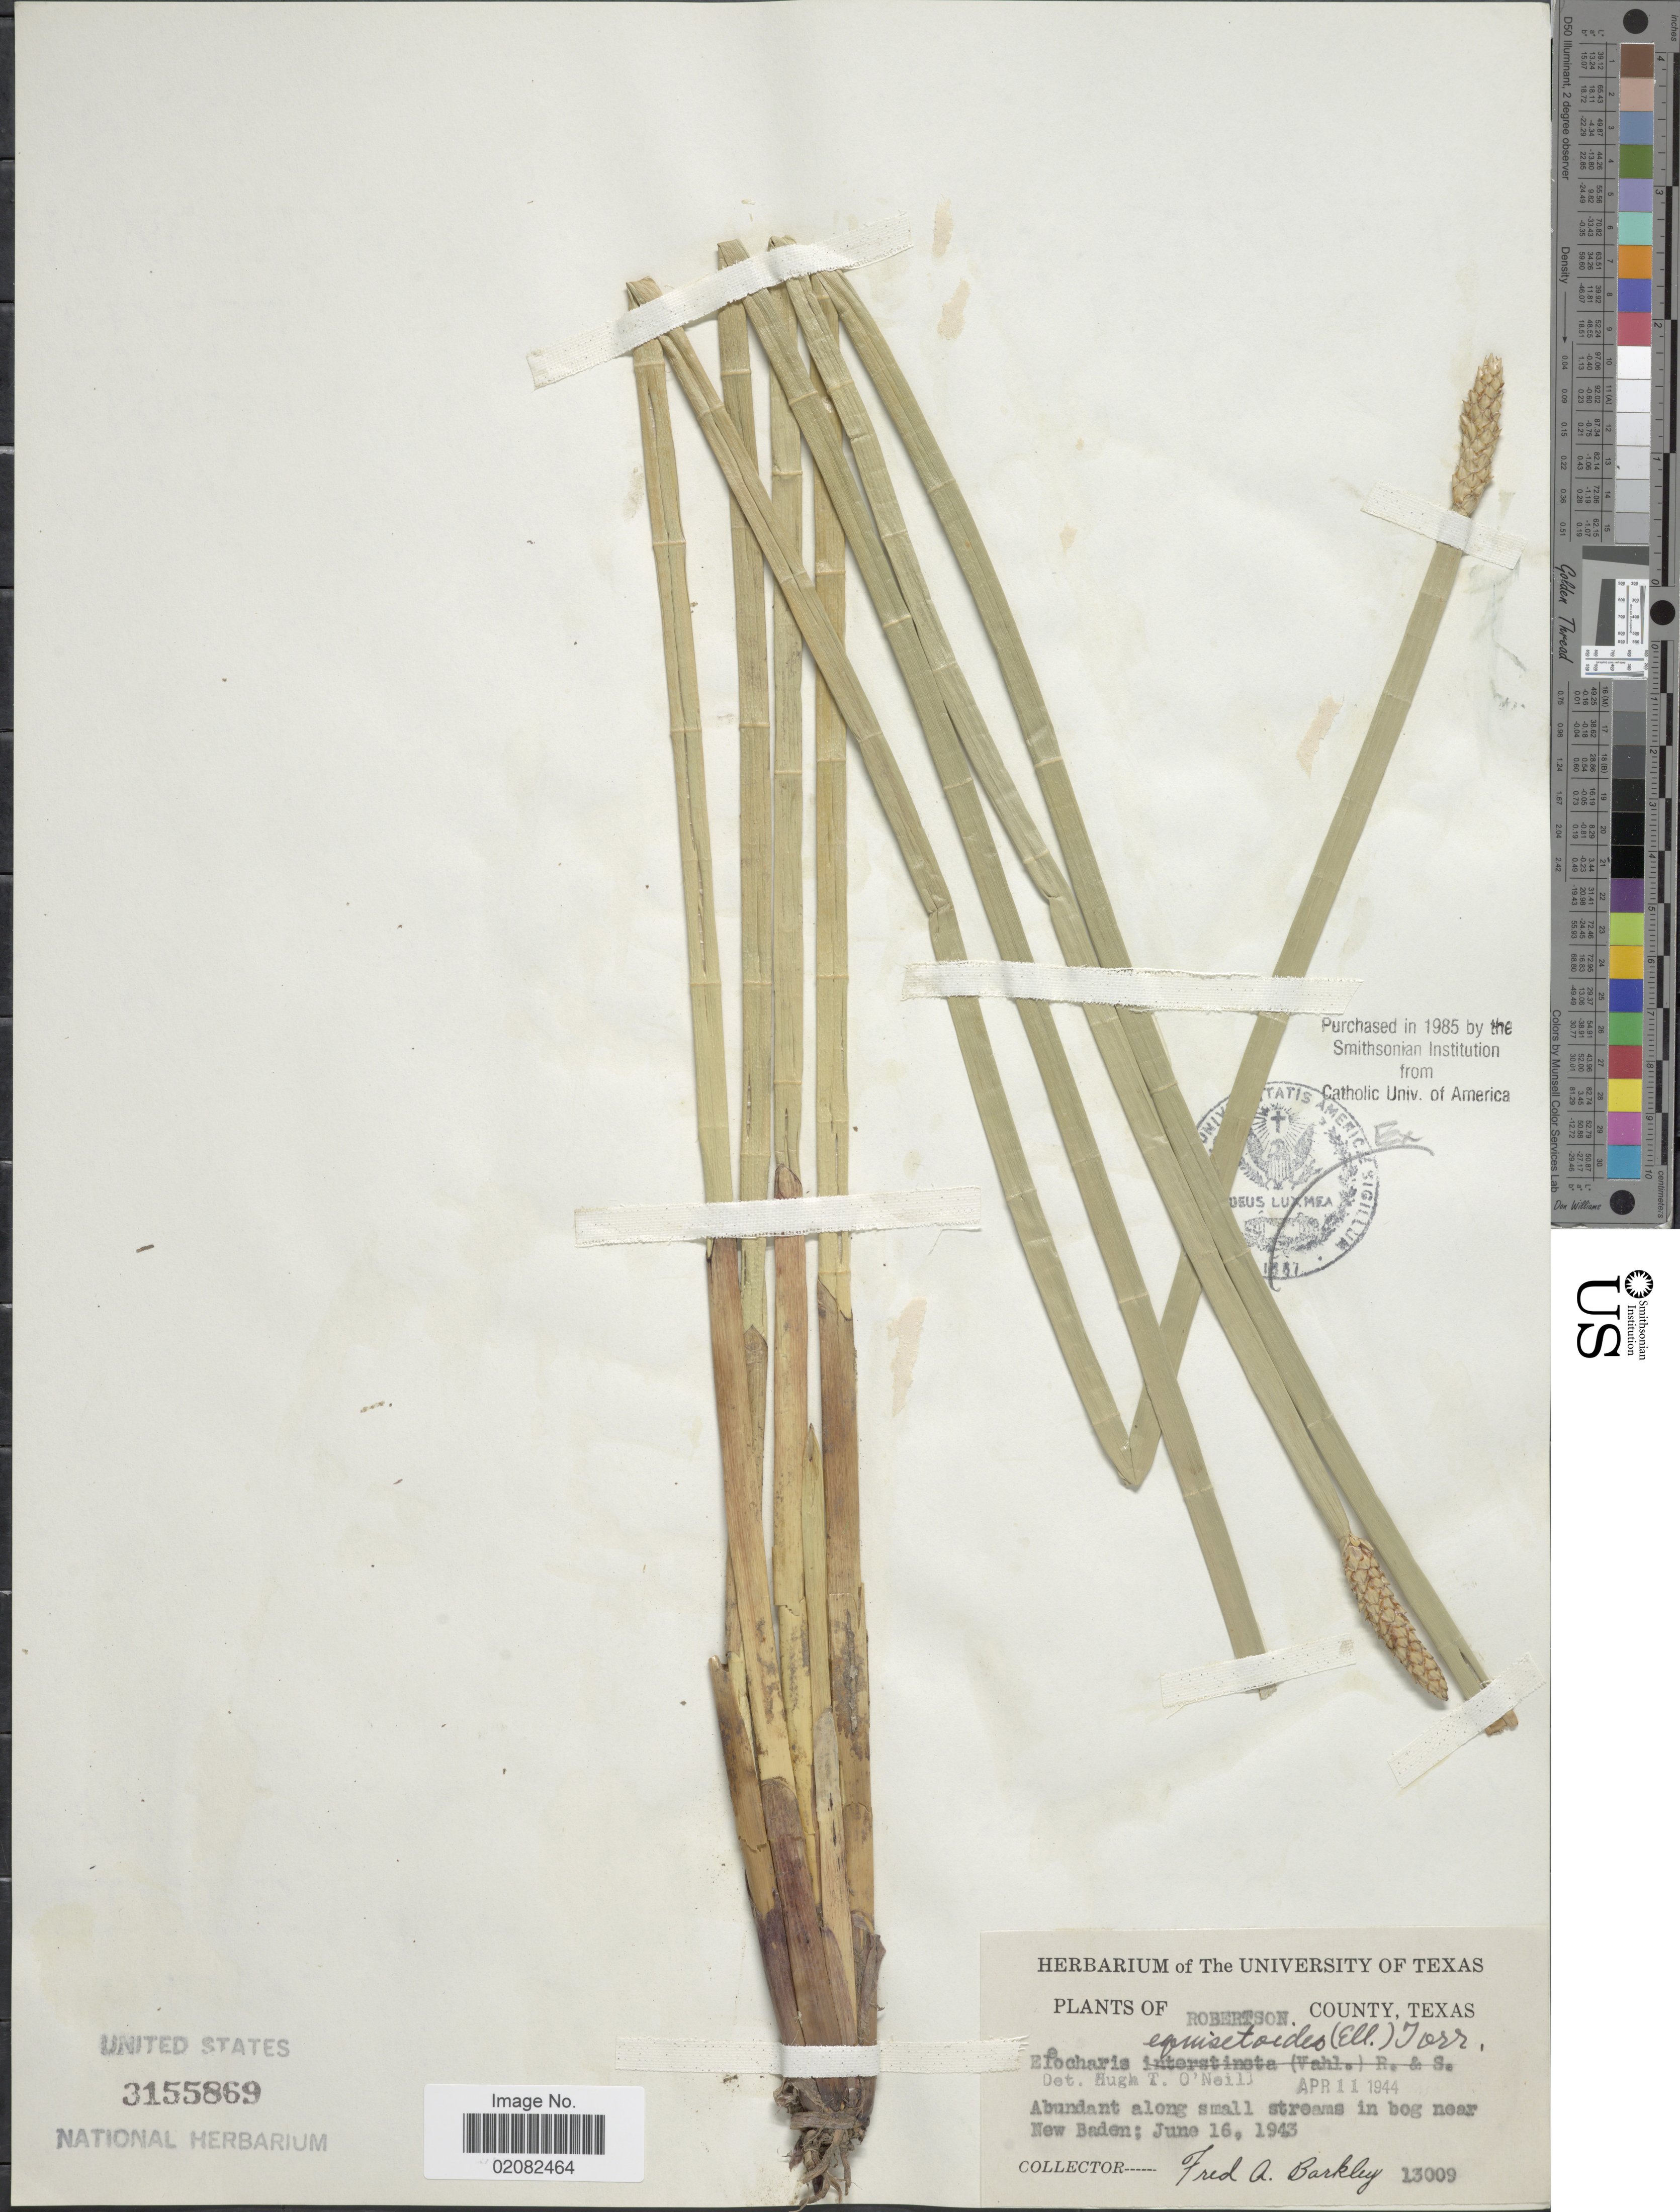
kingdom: Plantae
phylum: Tracheophyta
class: Liliopsida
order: Poales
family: Cyperaceae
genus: Eleocharis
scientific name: Eleocharis equisetoides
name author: (Elliott) Torr.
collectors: F. A. Barkley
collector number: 13009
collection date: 1943-06-16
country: United States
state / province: Texas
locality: Robertson County, near New Baden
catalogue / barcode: US 3155869